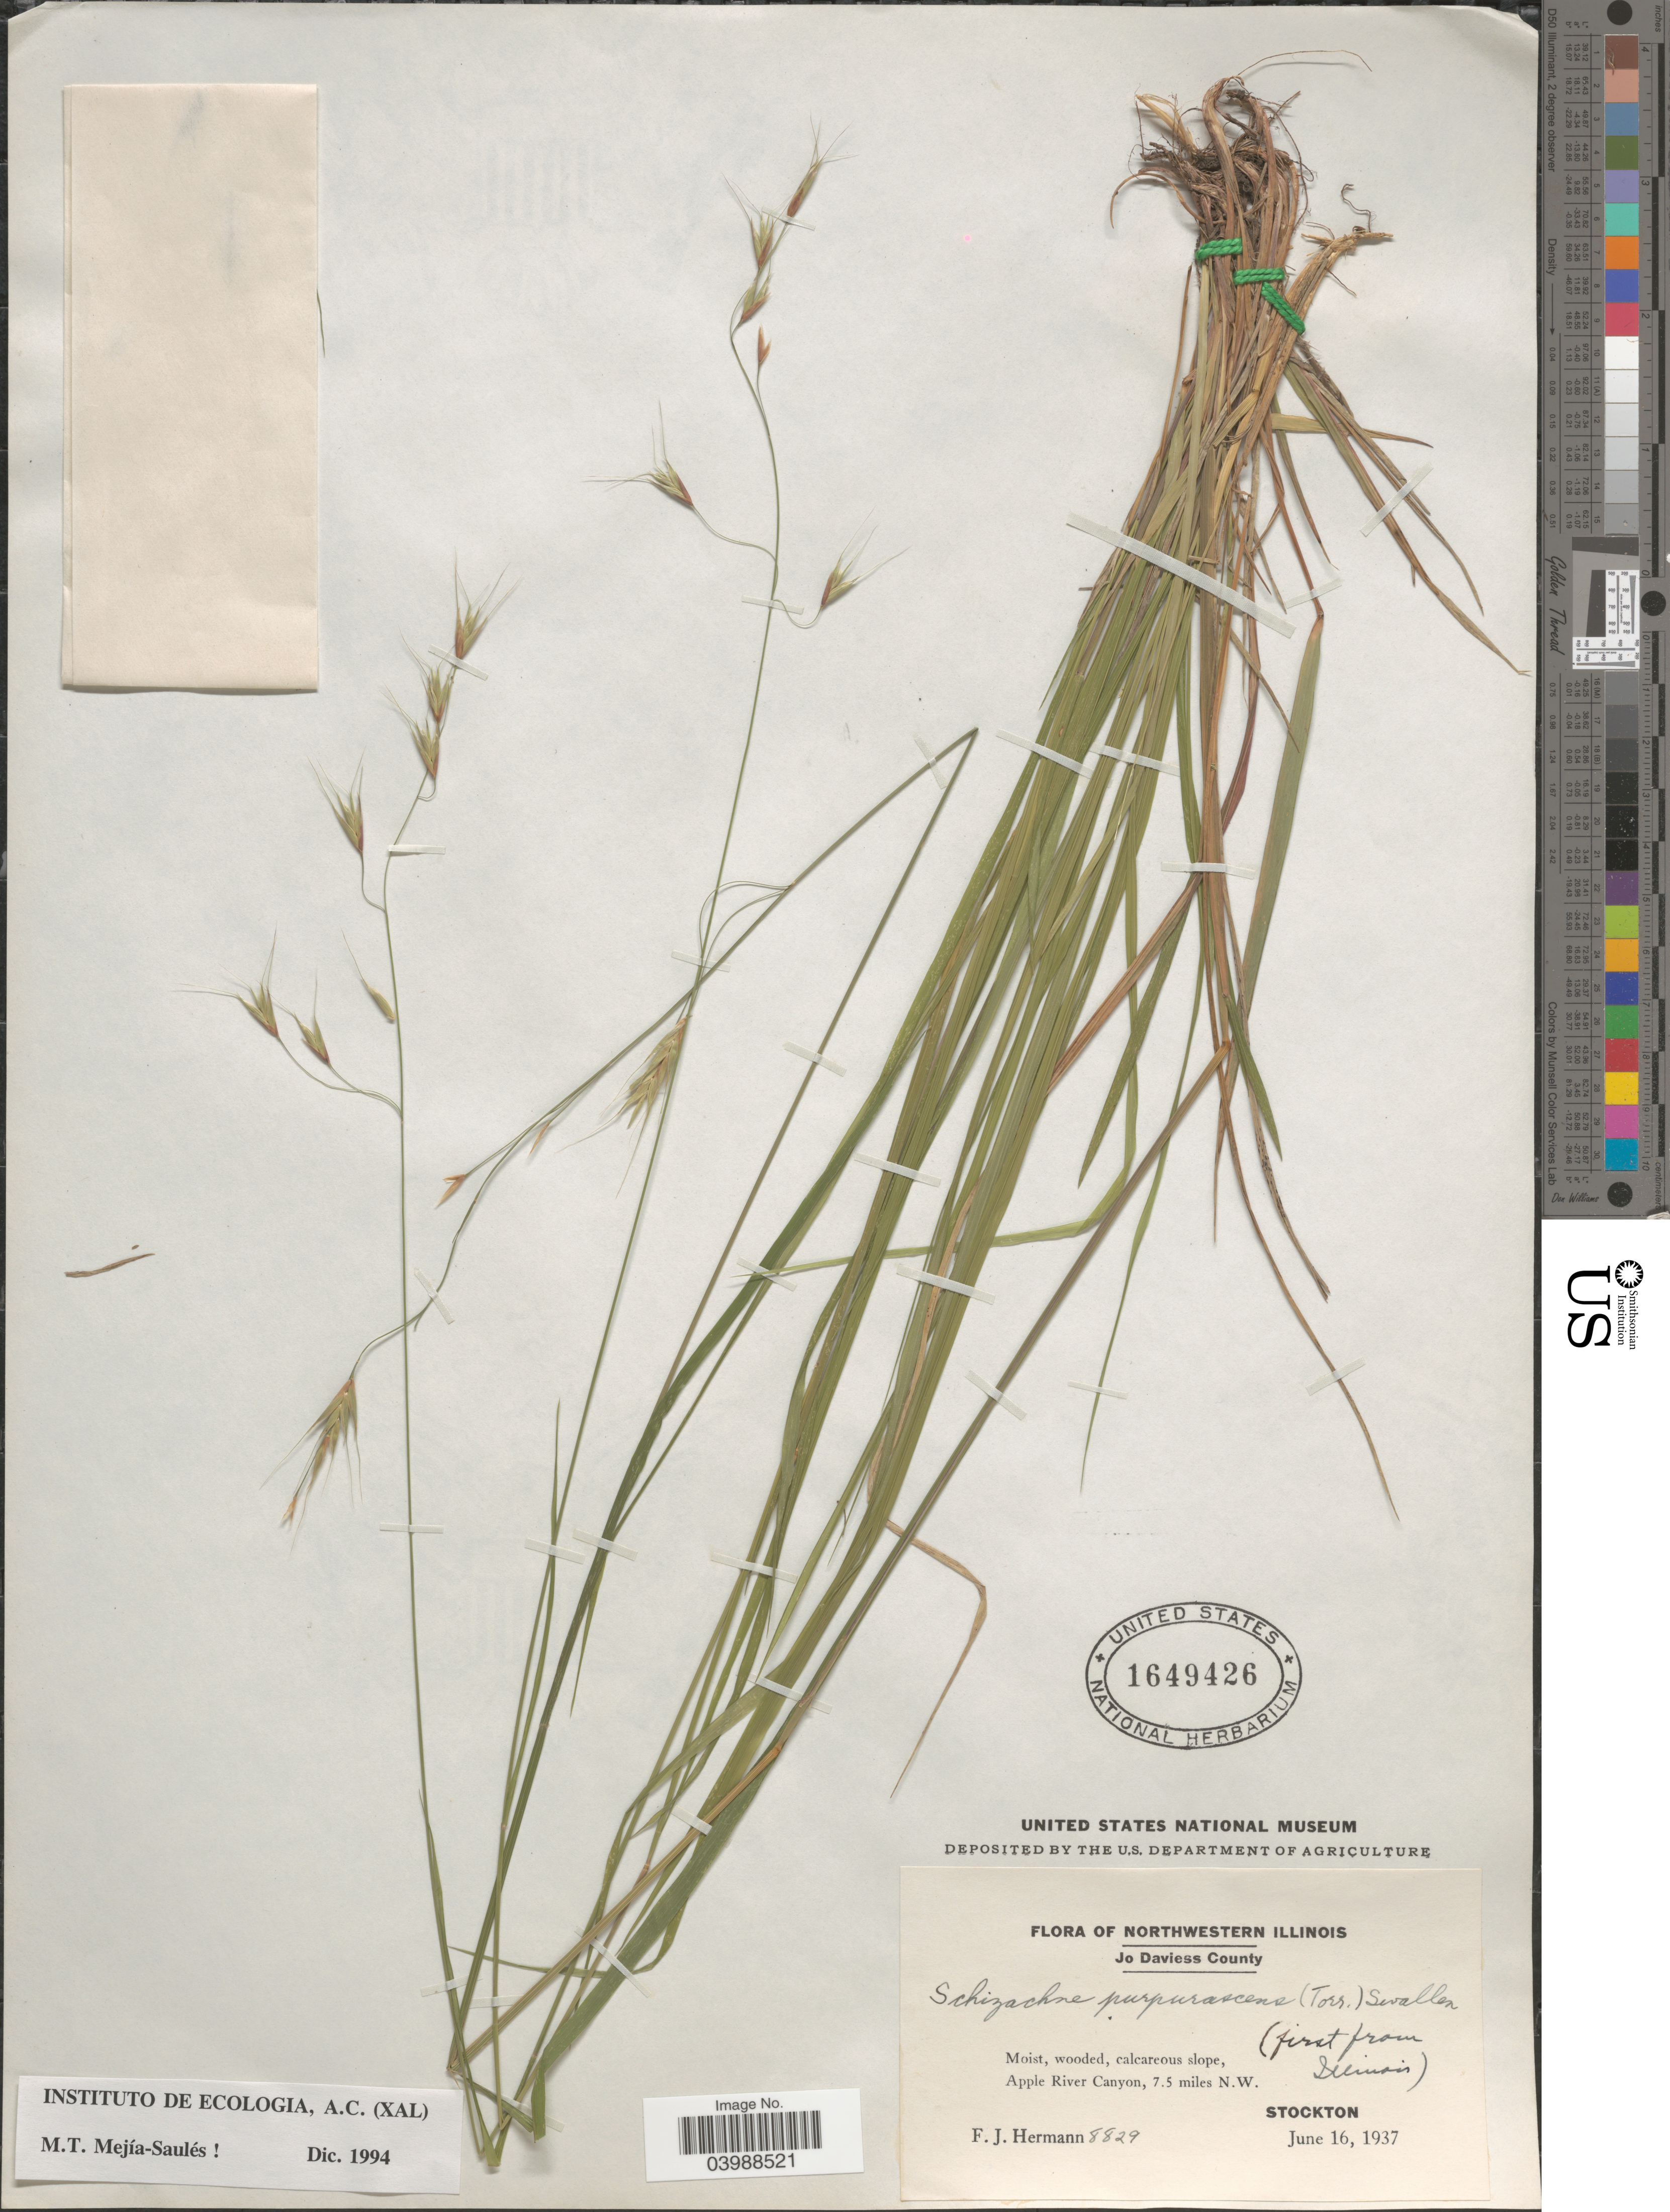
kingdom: Plantae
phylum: Tracheophyta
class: Liliopsida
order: Poales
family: Poaceae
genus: Schizachne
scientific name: Schizachne purpurascens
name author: (Torr.) Swallen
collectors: F. J. Hermann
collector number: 8829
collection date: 1937-06-16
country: United States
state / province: Illinois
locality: Northwestern Illinois. Jo Daviess County. Apple River Canyon, 7.5 miles N.W. Stockton.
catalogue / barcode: US 1649426